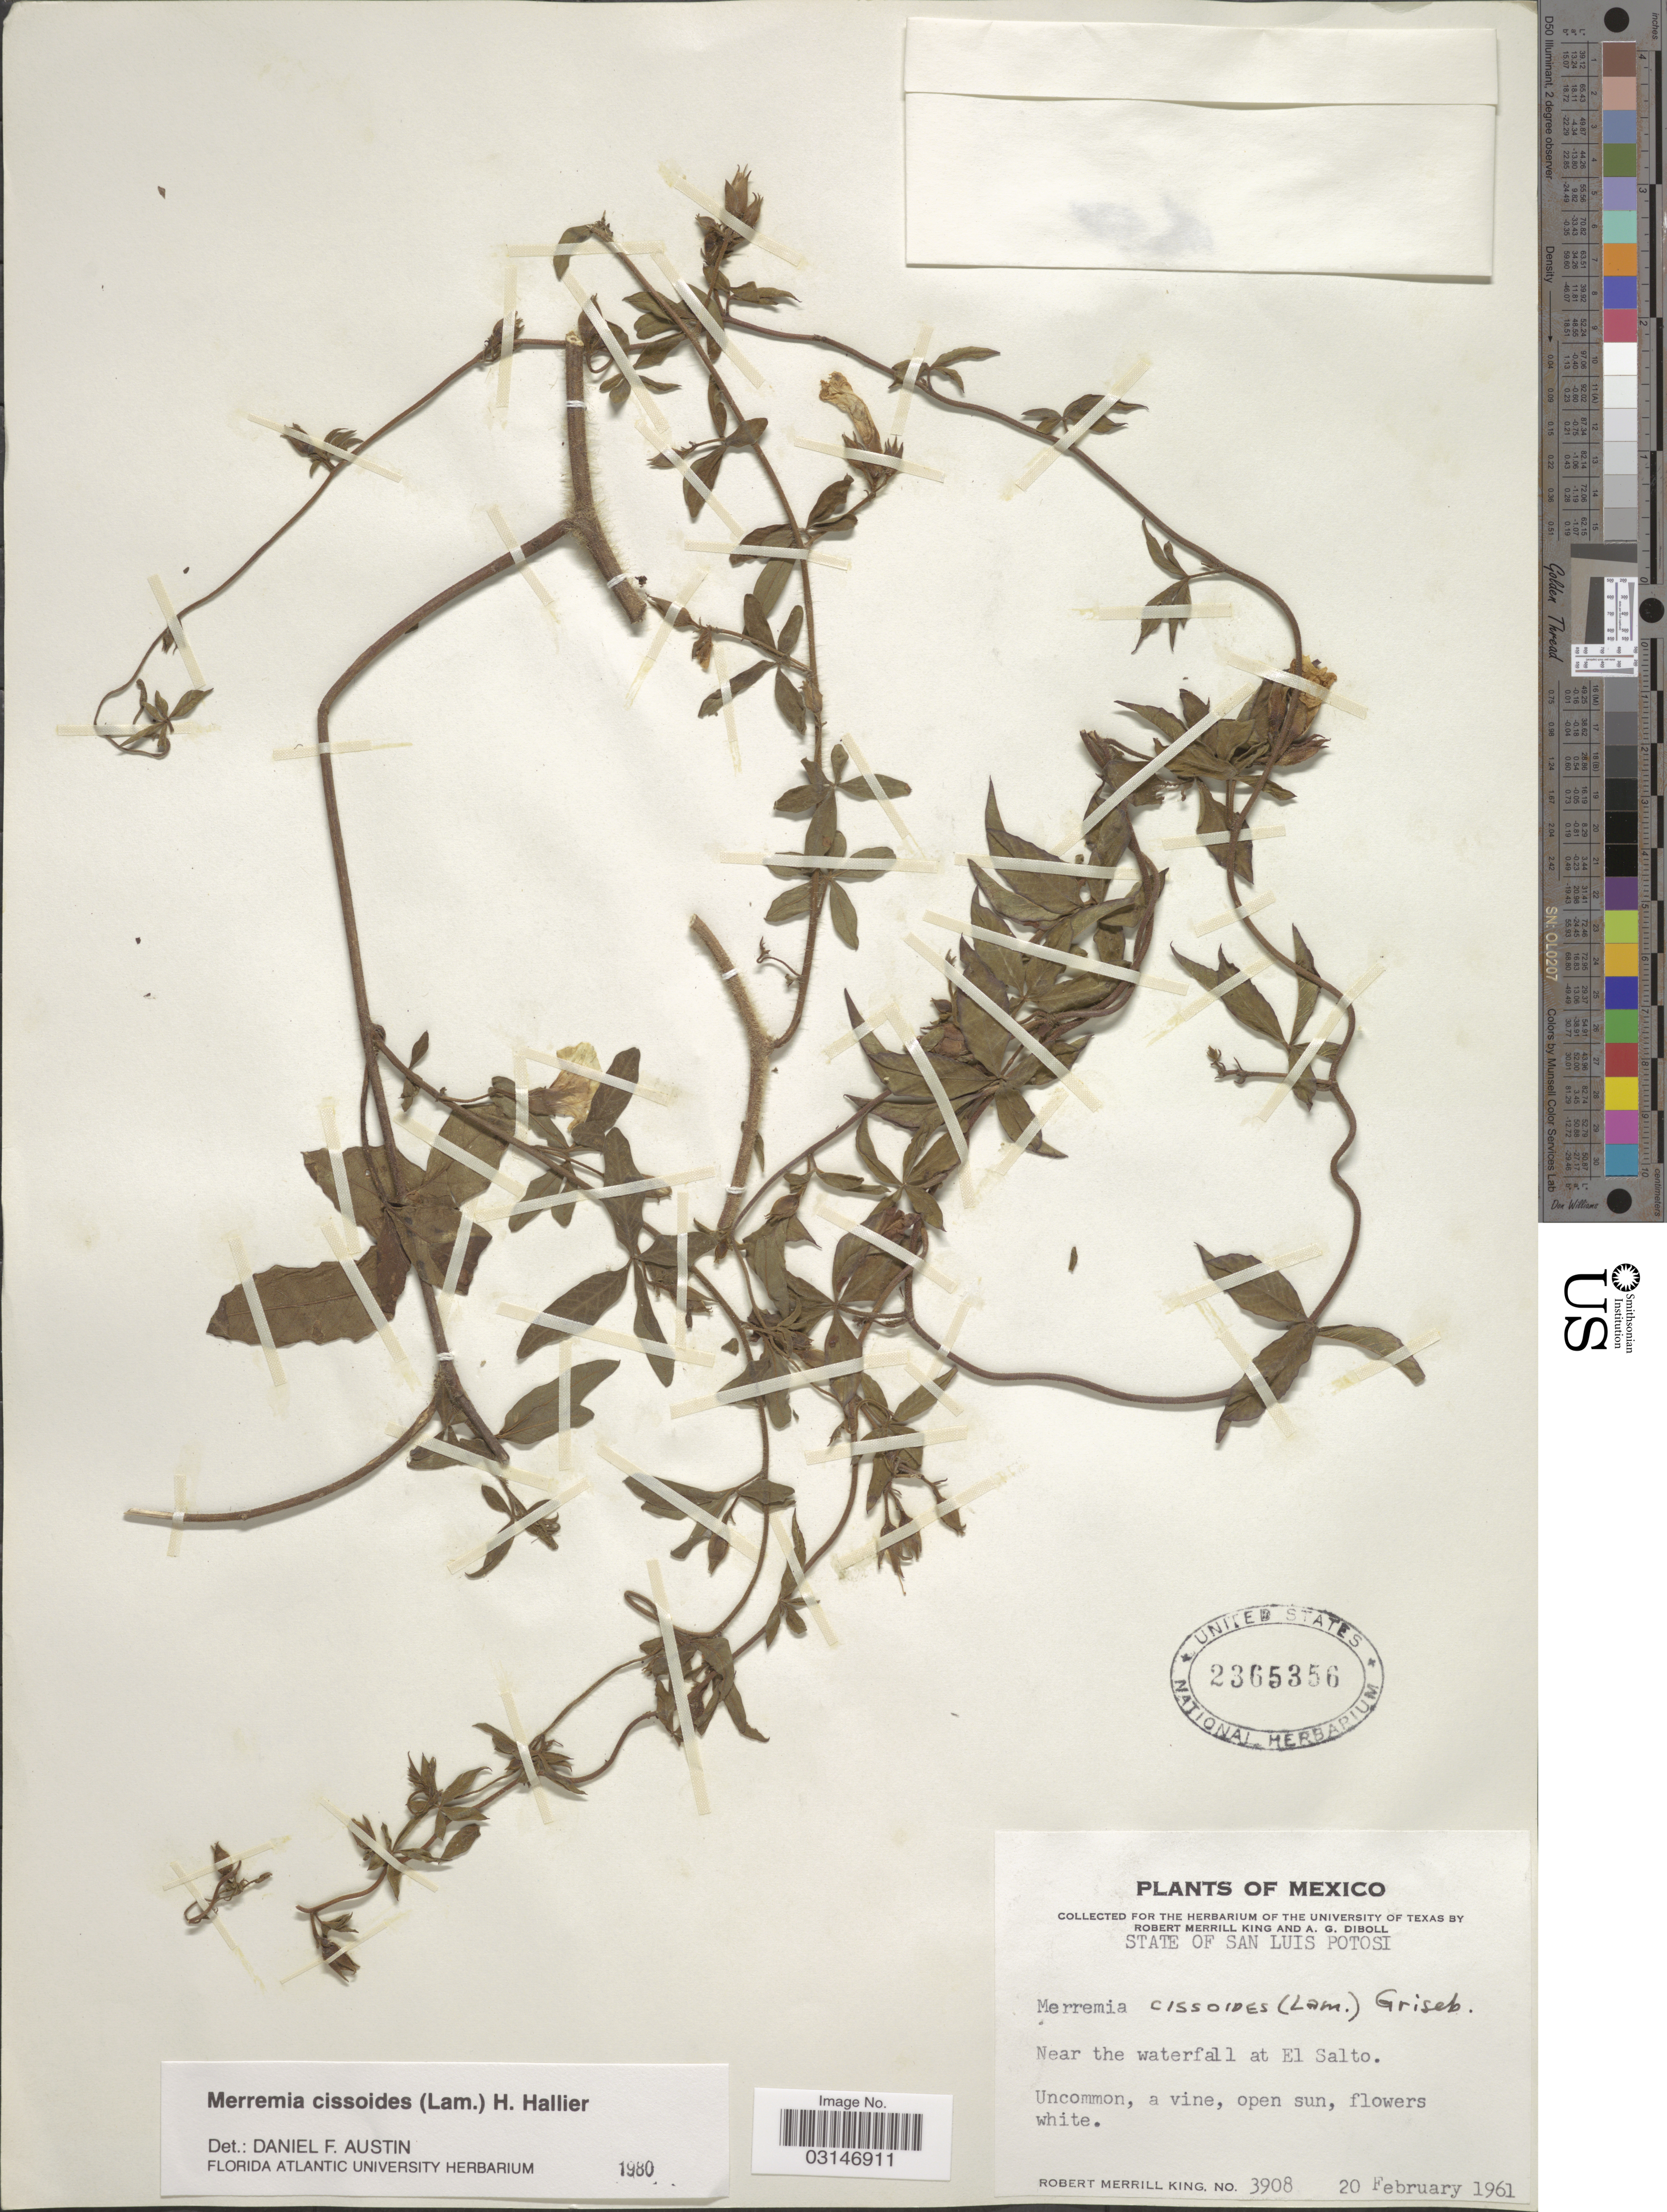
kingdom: Plantae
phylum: Tracheophyta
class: Magnoliopsida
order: Solanales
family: Convolvulaceae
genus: Distimake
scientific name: Distimake cissoides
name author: (Lam.) A. R. Simões & Staples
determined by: Strong, Mark T., (BOT), Smithsonian Institution - National Museum of Natural History (UNITED STATES)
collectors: R. M. King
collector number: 3908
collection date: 1961-02-20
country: Mexico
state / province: San Luis Potosí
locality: Near the waterfall at El Salto.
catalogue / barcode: US 2365356